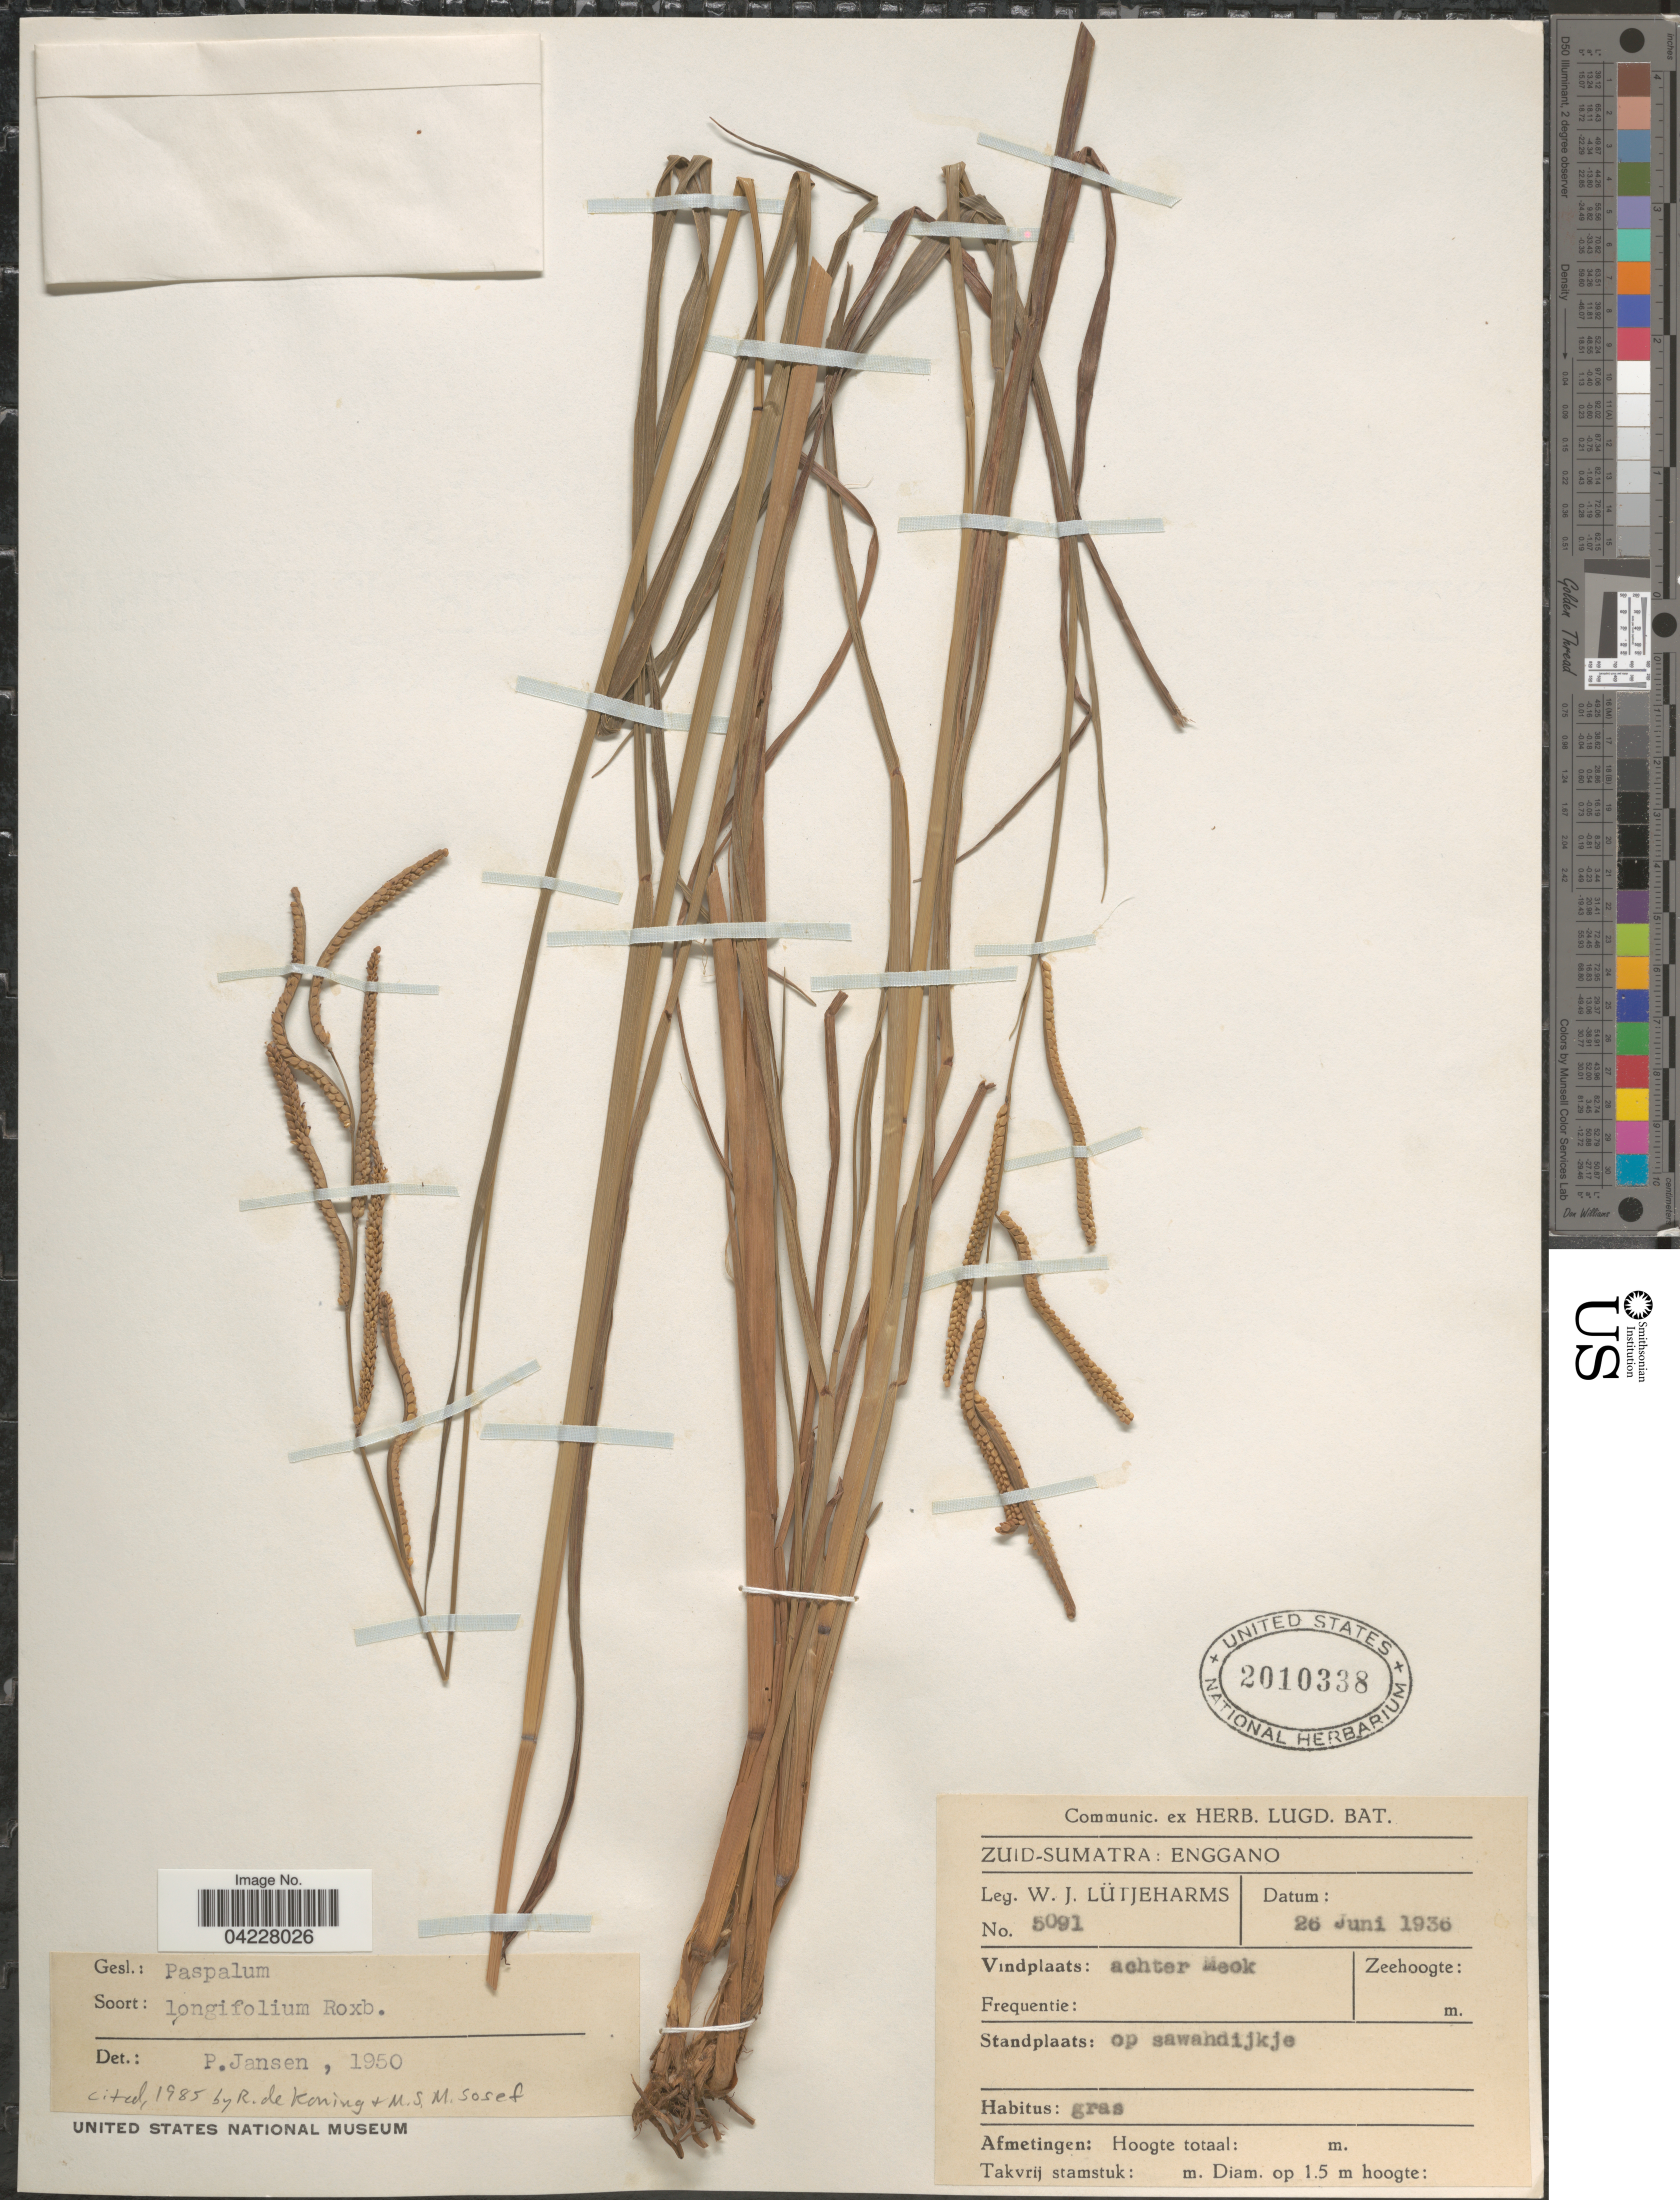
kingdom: Plantae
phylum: Tracheophyta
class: Liliopsida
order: Poales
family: Poaceae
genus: Paspalum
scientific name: Paspalum longifolium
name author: Roxb.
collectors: W. Lütjeharms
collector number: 5091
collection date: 1936-06-26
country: Indonesia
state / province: Sumatra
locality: Zuid-Sumatra: Enggano. Achter Meok.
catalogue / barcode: US 2010338